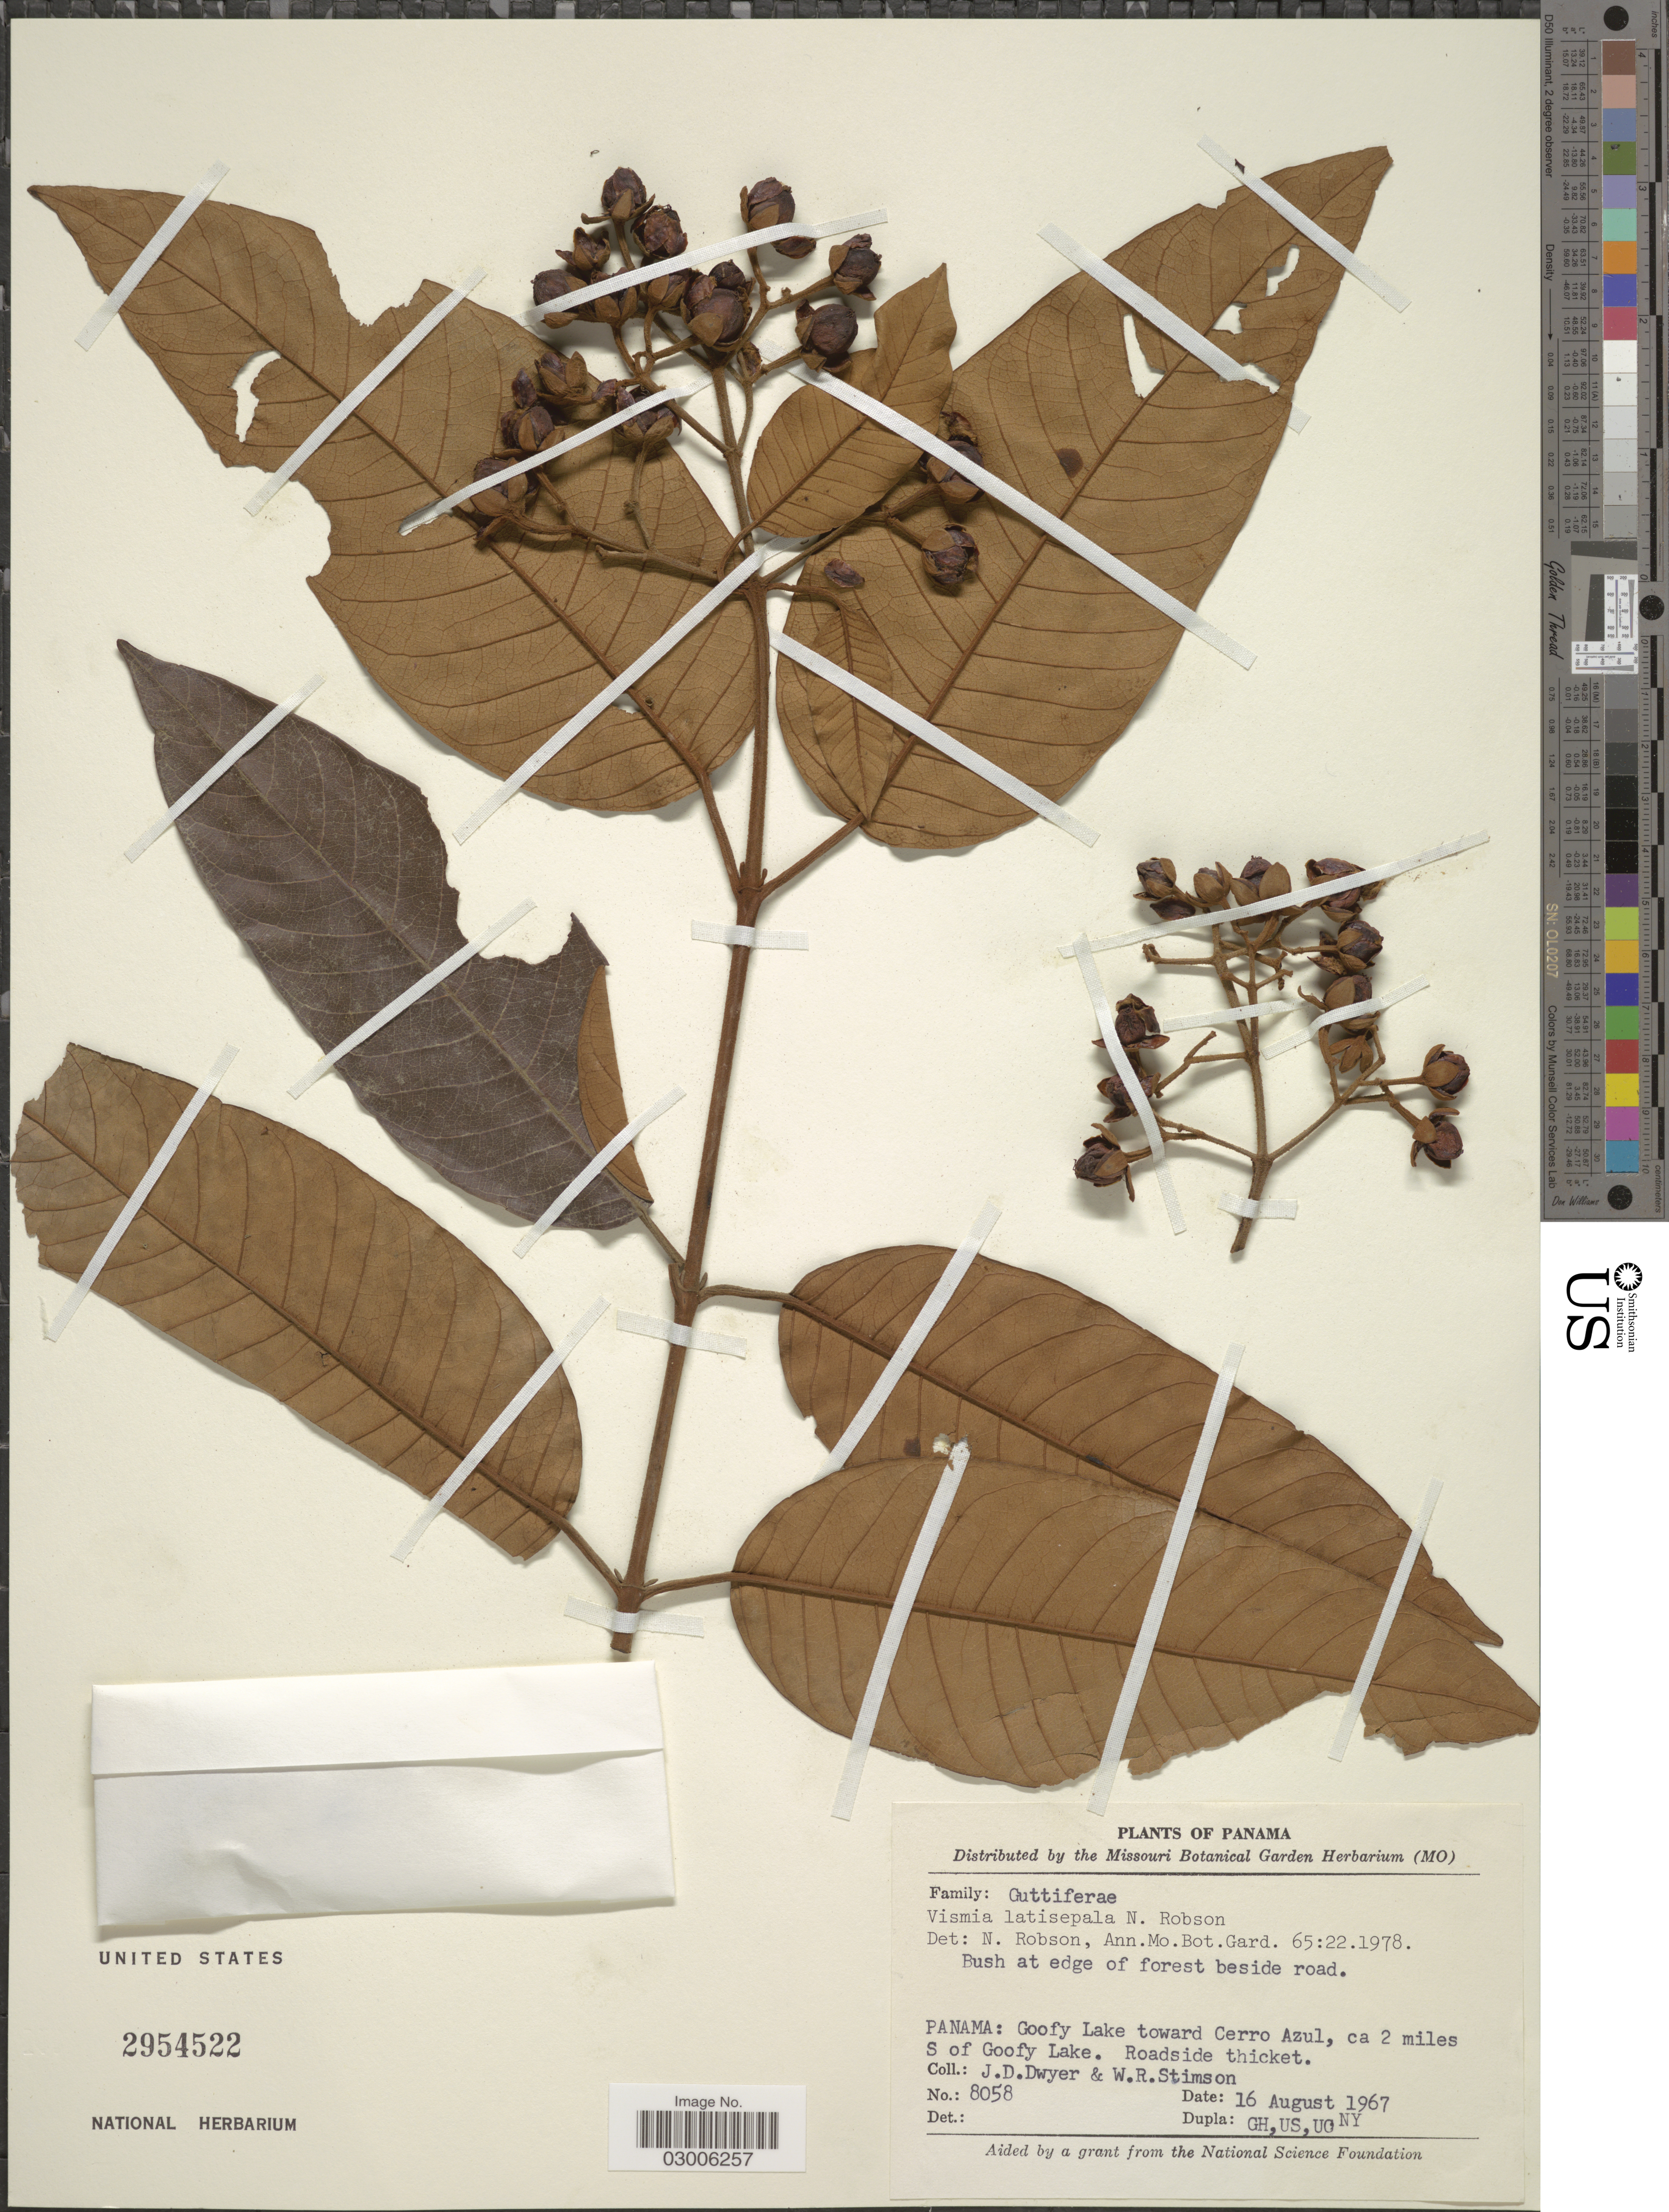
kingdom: Plantae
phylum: Tracheophyta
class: Magnoliopsida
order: Malpighiales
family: Hypericaceae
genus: Vismia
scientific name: Vismia latisepala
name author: N. Robson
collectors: J. D. Dwyer & W. R. Stimson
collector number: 8058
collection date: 1967-08-16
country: Panama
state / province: Panamá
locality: Goofy Lake toward Cerro Azul, ca 2 miles S of Goofy Lake.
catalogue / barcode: US 2954522